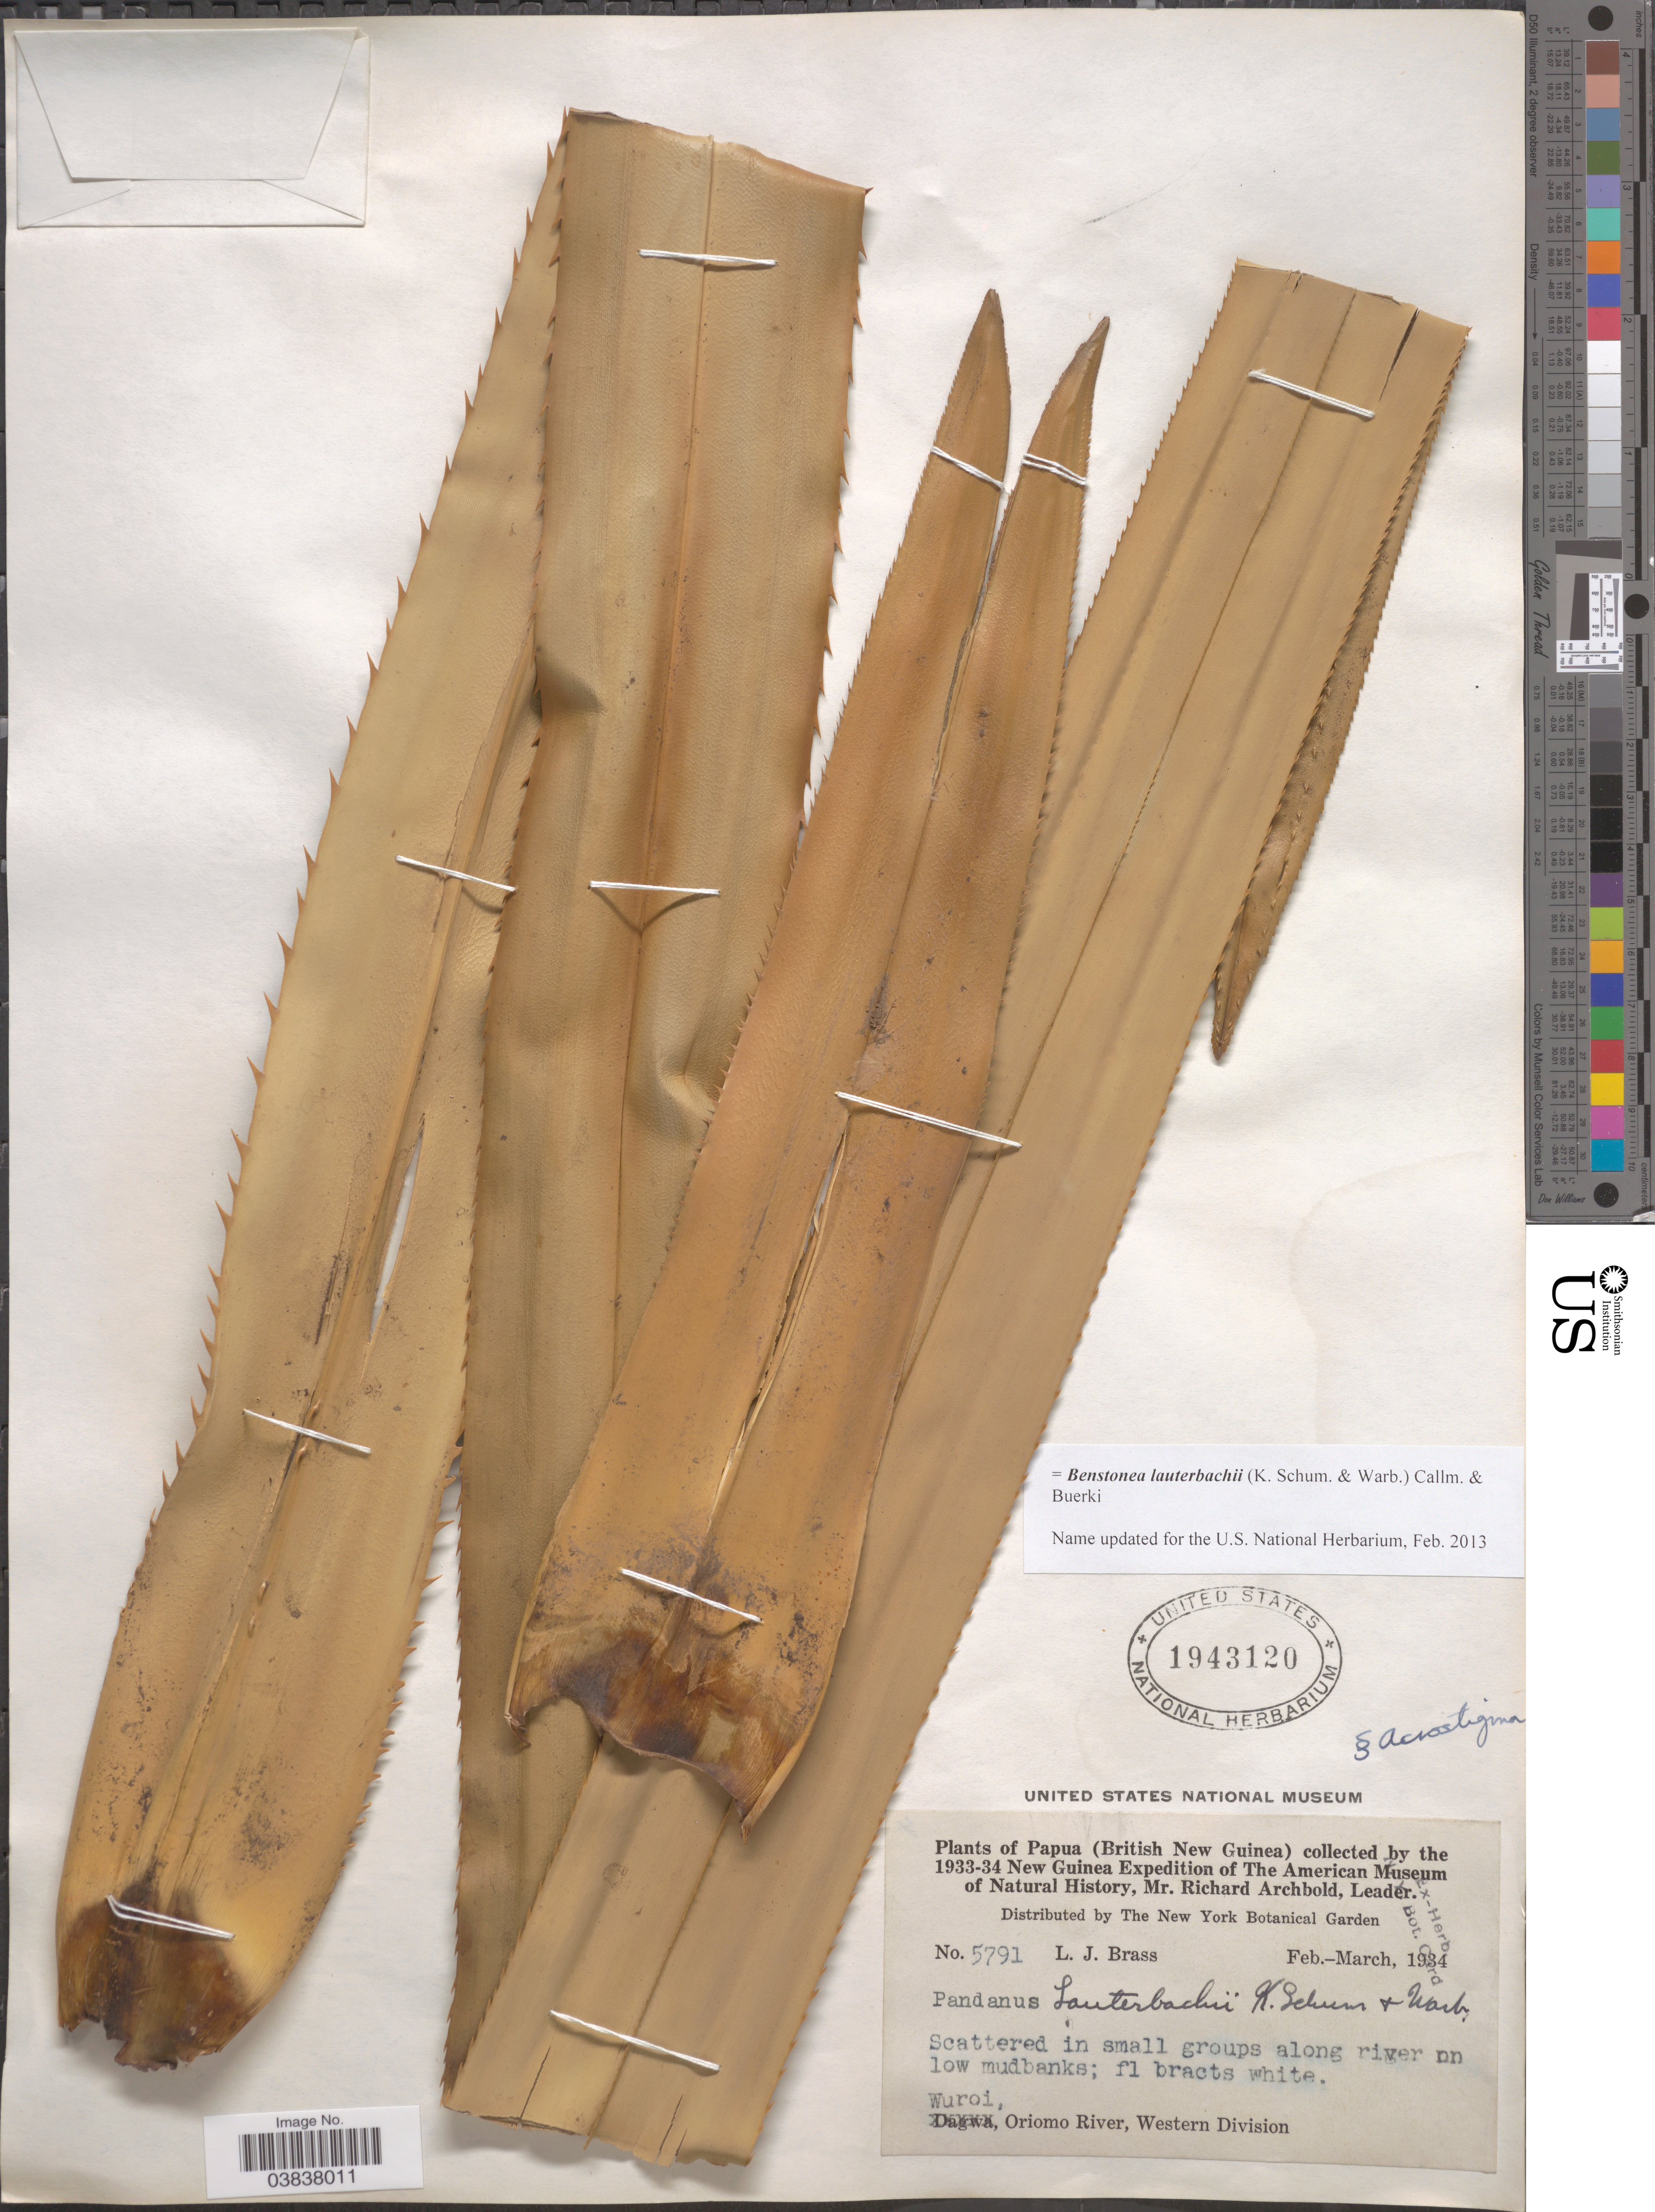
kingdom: Plantae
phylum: Tracheophyta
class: Liliopsida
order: Pandanales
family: Pandanaceae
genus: Benstonea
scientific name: Benstonea lauterbachii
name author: (K. Schum. & Warb.) Callm. & Buerki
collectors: L. J. Brass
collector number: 5791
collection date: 1934-02/1934-03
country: Papua New Guinea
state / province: Manus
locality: (British New Guinea). Wuroi, Oriomo River, Western Division.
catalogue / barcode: US 1943120